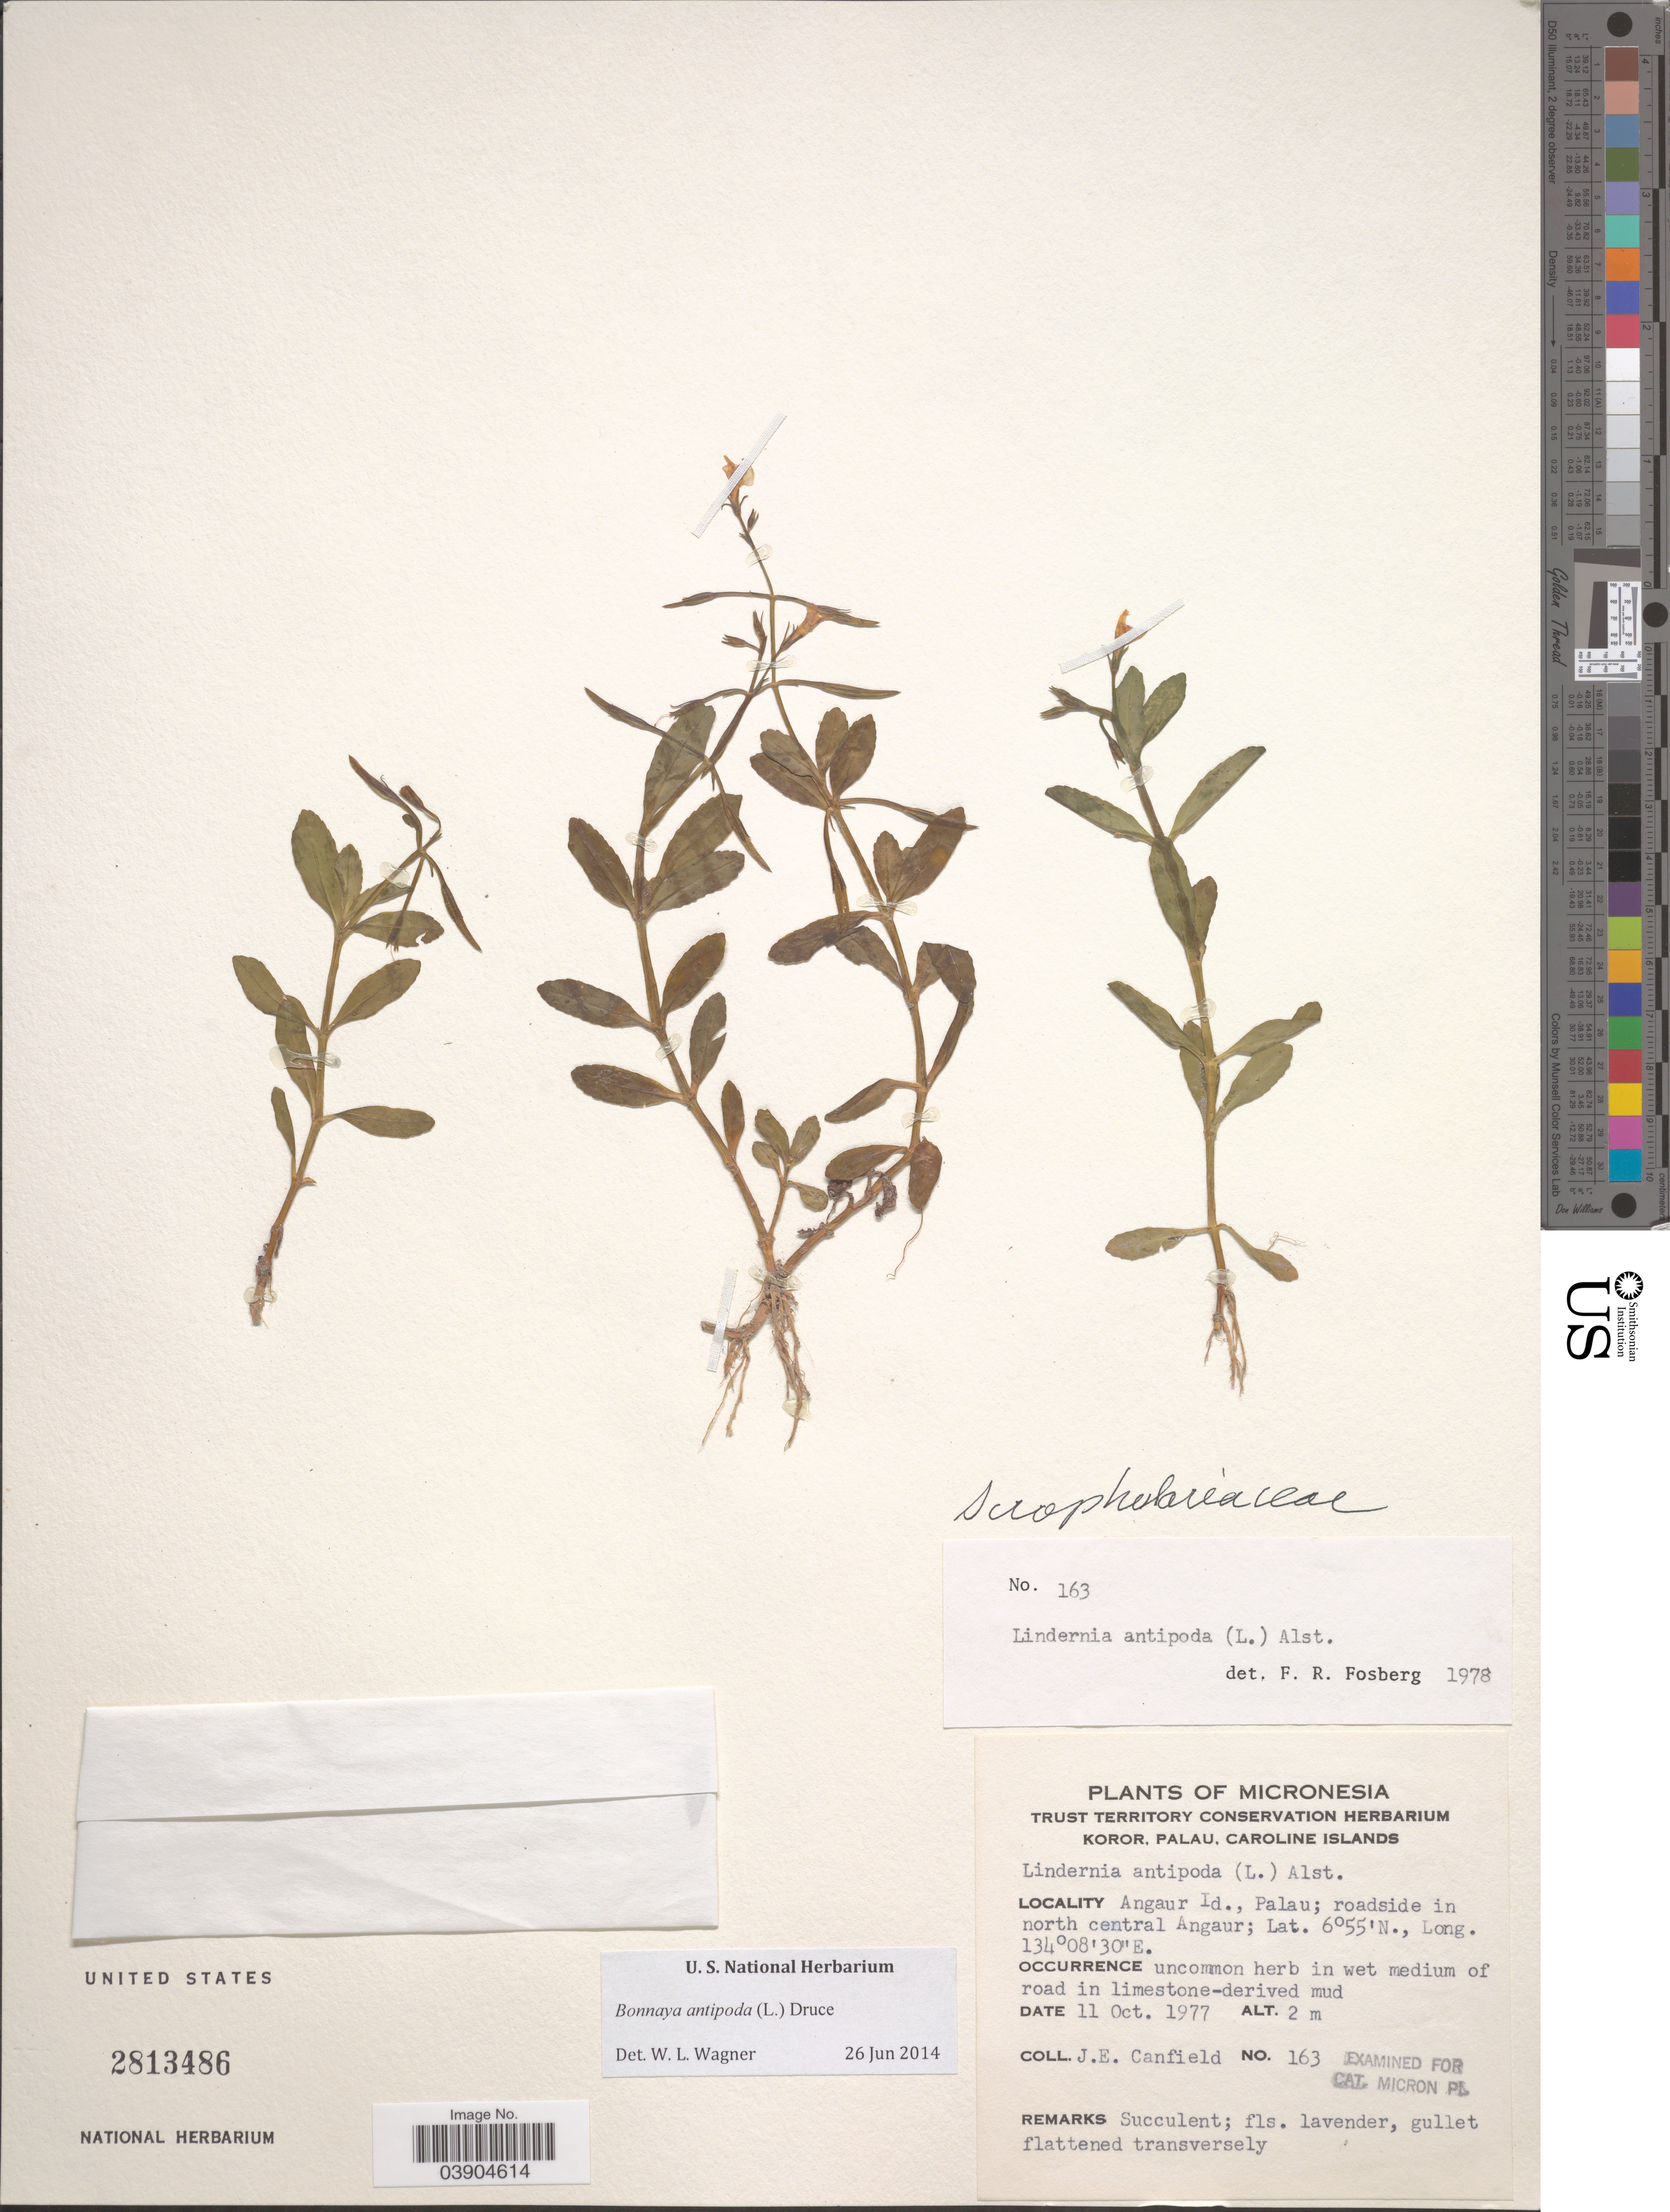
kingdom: Plantae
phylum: Tracheophyta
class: Magnoliopsida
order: Lamiales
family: Linderniaceae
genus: Lindernia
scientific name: Lindernia antipoda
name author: (L.) Alston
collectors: J. E. Canfield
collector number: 163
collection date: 1977-10-11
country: Palau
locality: Micronesia. Anguar Id., Palau; roadside in north central Angaur.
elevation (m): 2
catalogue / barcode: US 2813486